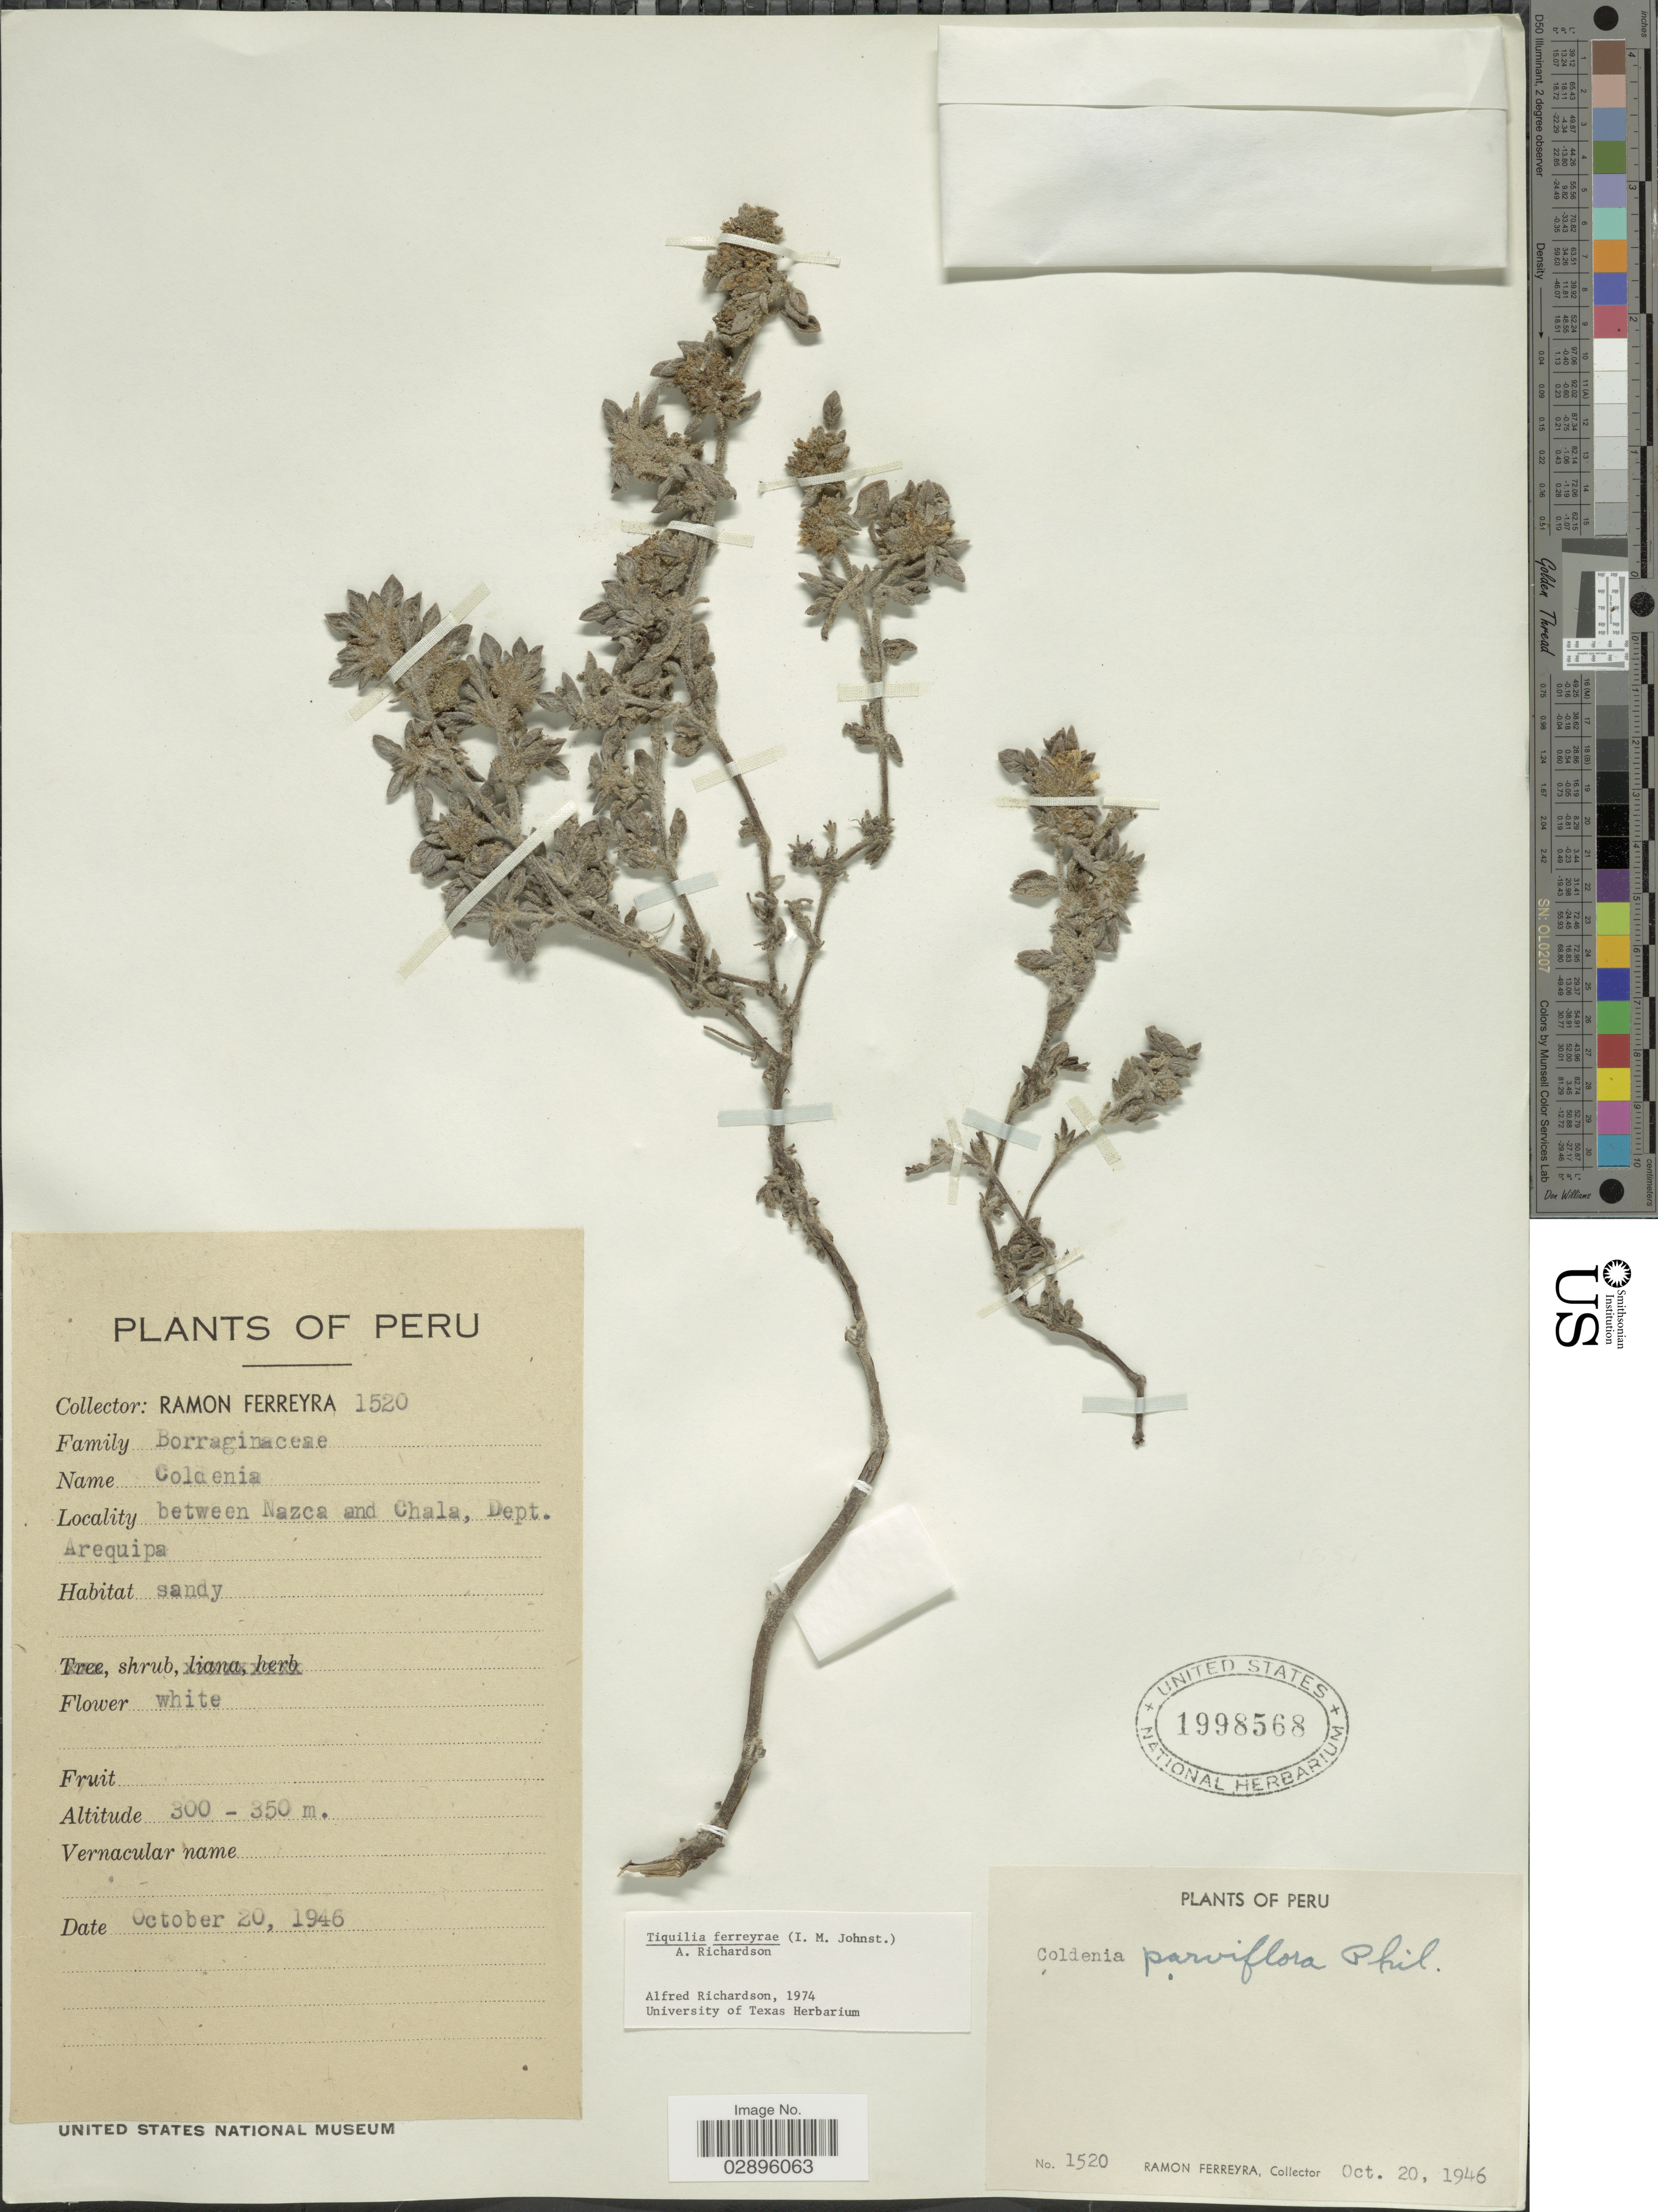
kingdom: Plantae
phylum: Tracheophyta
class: Magnoliopsida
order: Boraginales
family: Ehretiaceae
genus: Tiquilia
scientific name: Tiquilia ferreyrae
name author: (I.M. Johnst.) A.T. Richardson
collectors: R. A. Ferreyra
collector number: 1520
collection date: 1946-10-20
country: Peru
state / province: Arequipa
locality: Between Nazca and Chala, Dept. Arequipa.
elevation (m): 300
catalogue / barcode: US 1998568